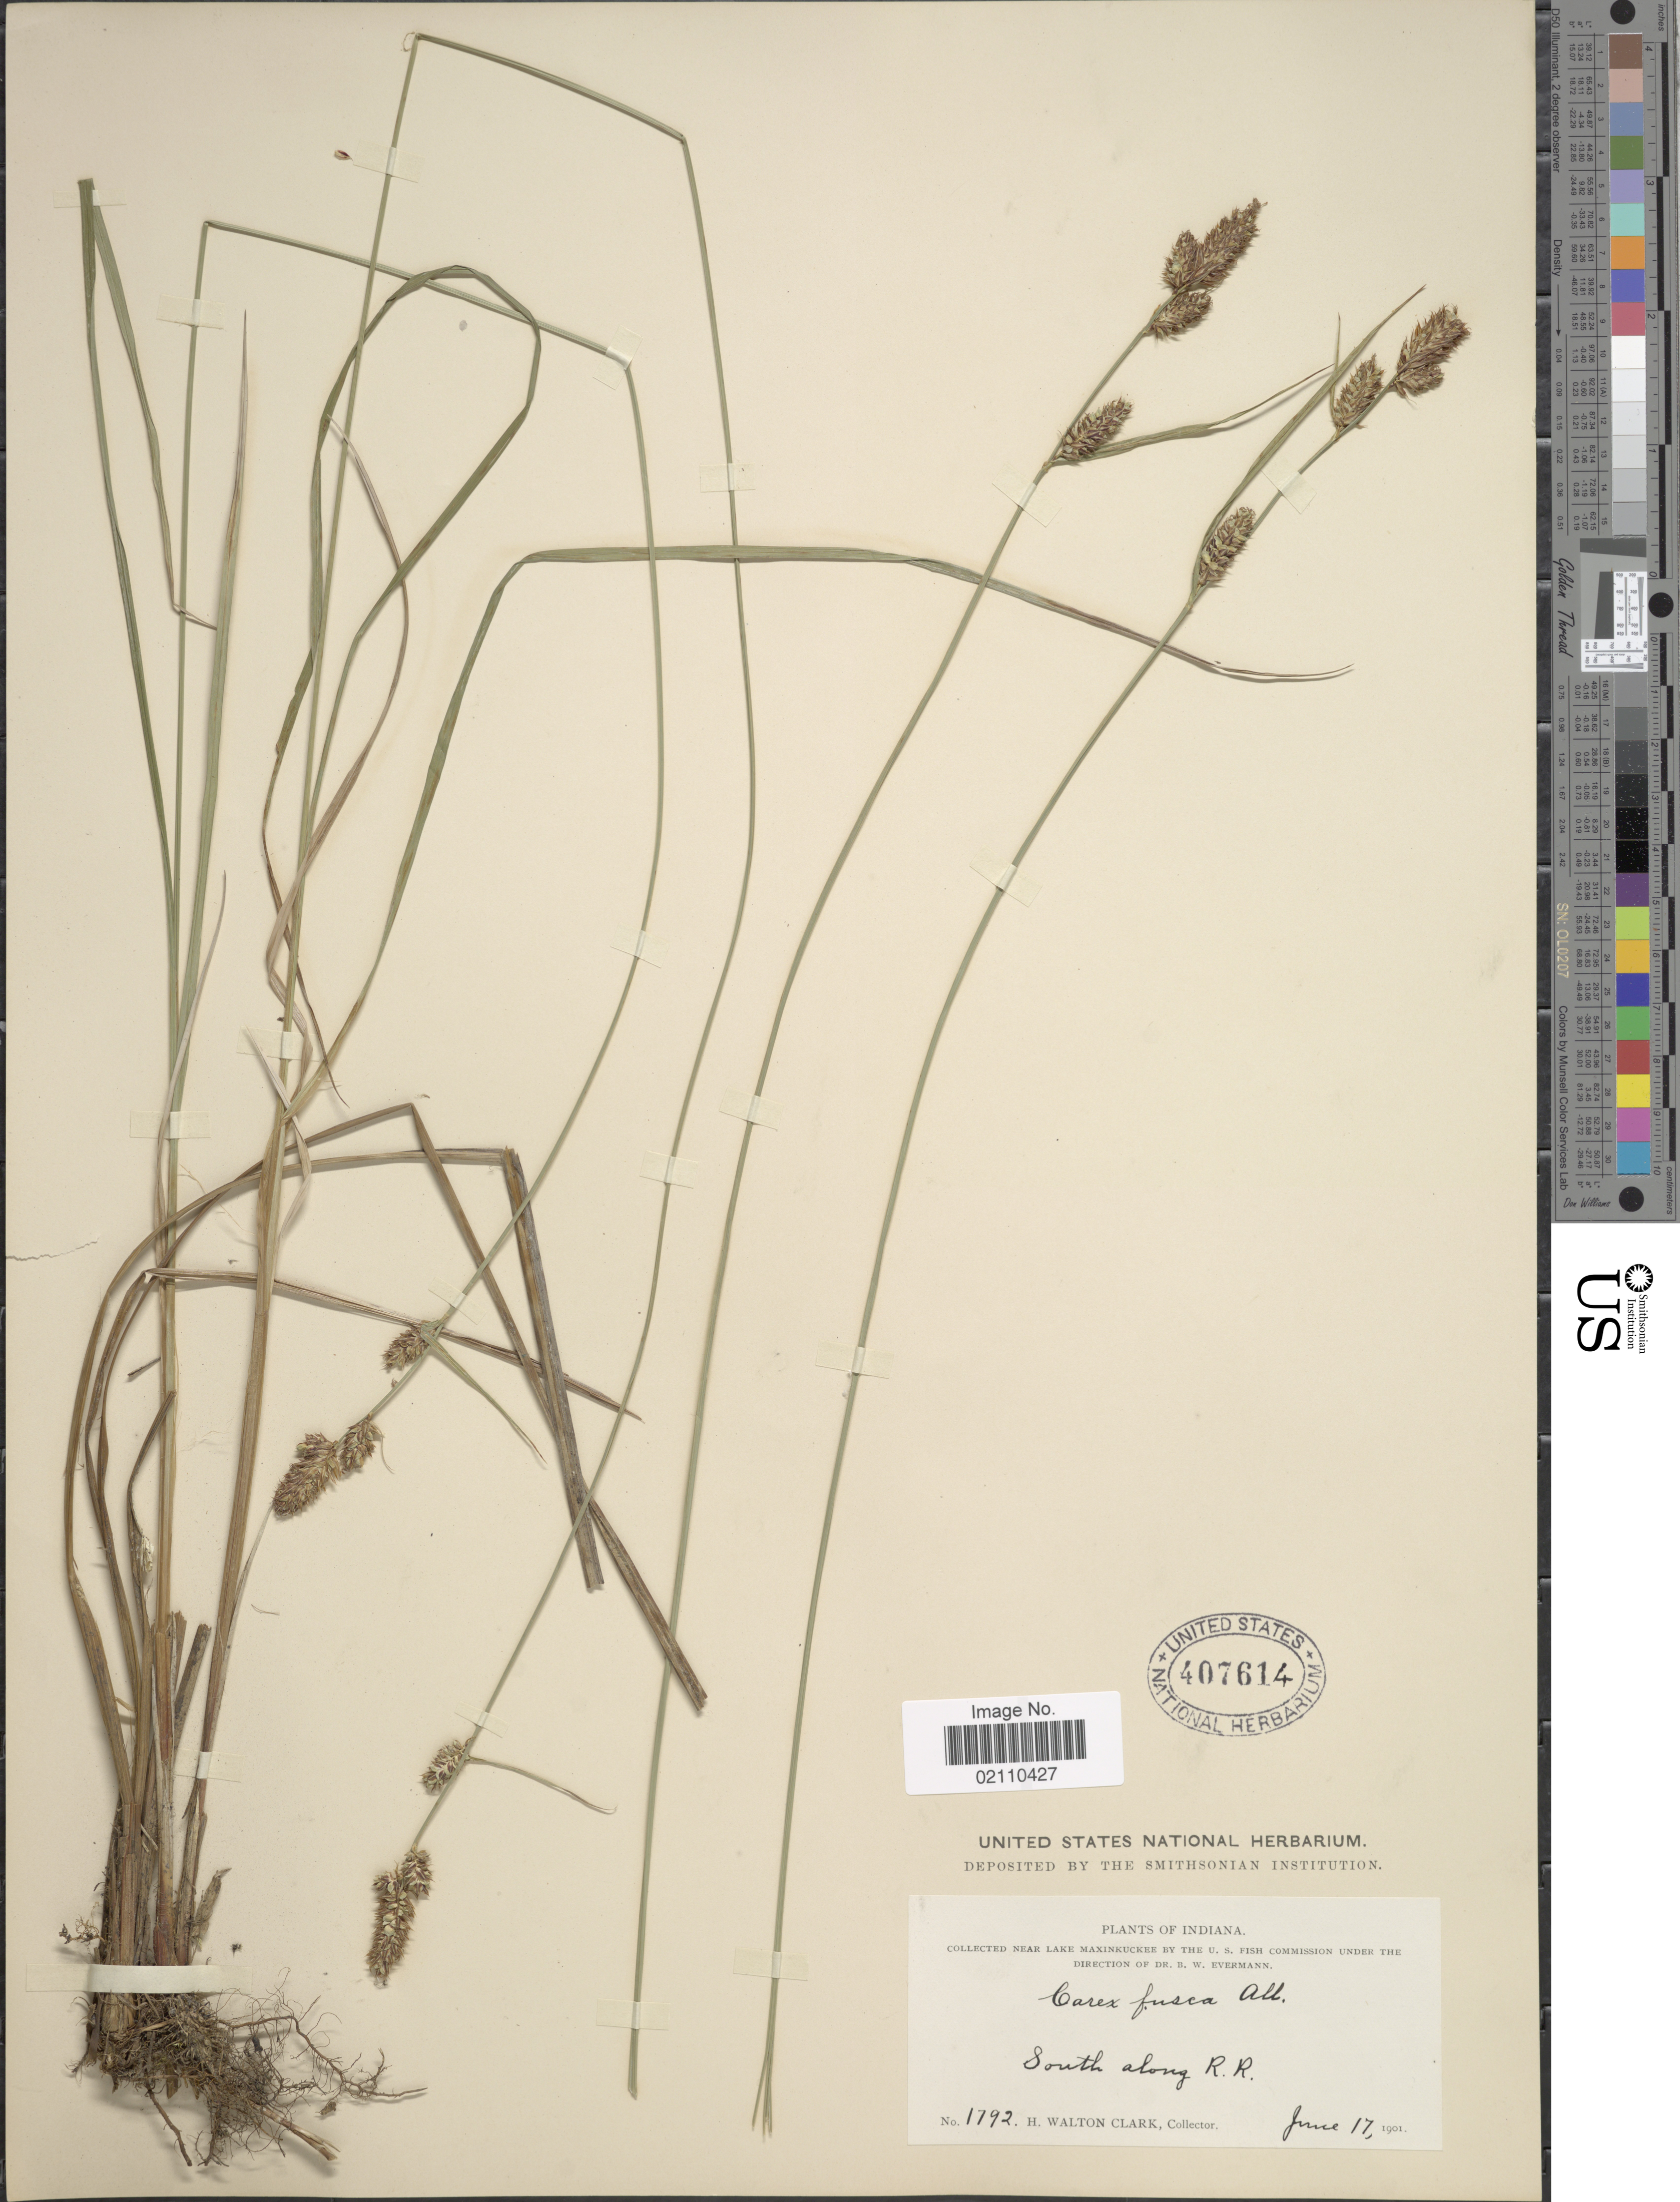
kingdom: Plantae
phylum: Tracheophyta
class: Liliopsida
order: Poales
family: Cyperaceae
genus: Carex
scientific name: Carex sp.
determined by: Strong, Mark T., (BOT), Smithsonian Institution - National Museum of Natural History (UNITED STATES)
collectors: H. W. Clark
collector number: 1792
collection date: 1901-06-17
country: United States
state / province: Indiana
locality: Near Lake Maxinkuckee, South along R. R.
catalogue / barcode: US 407614